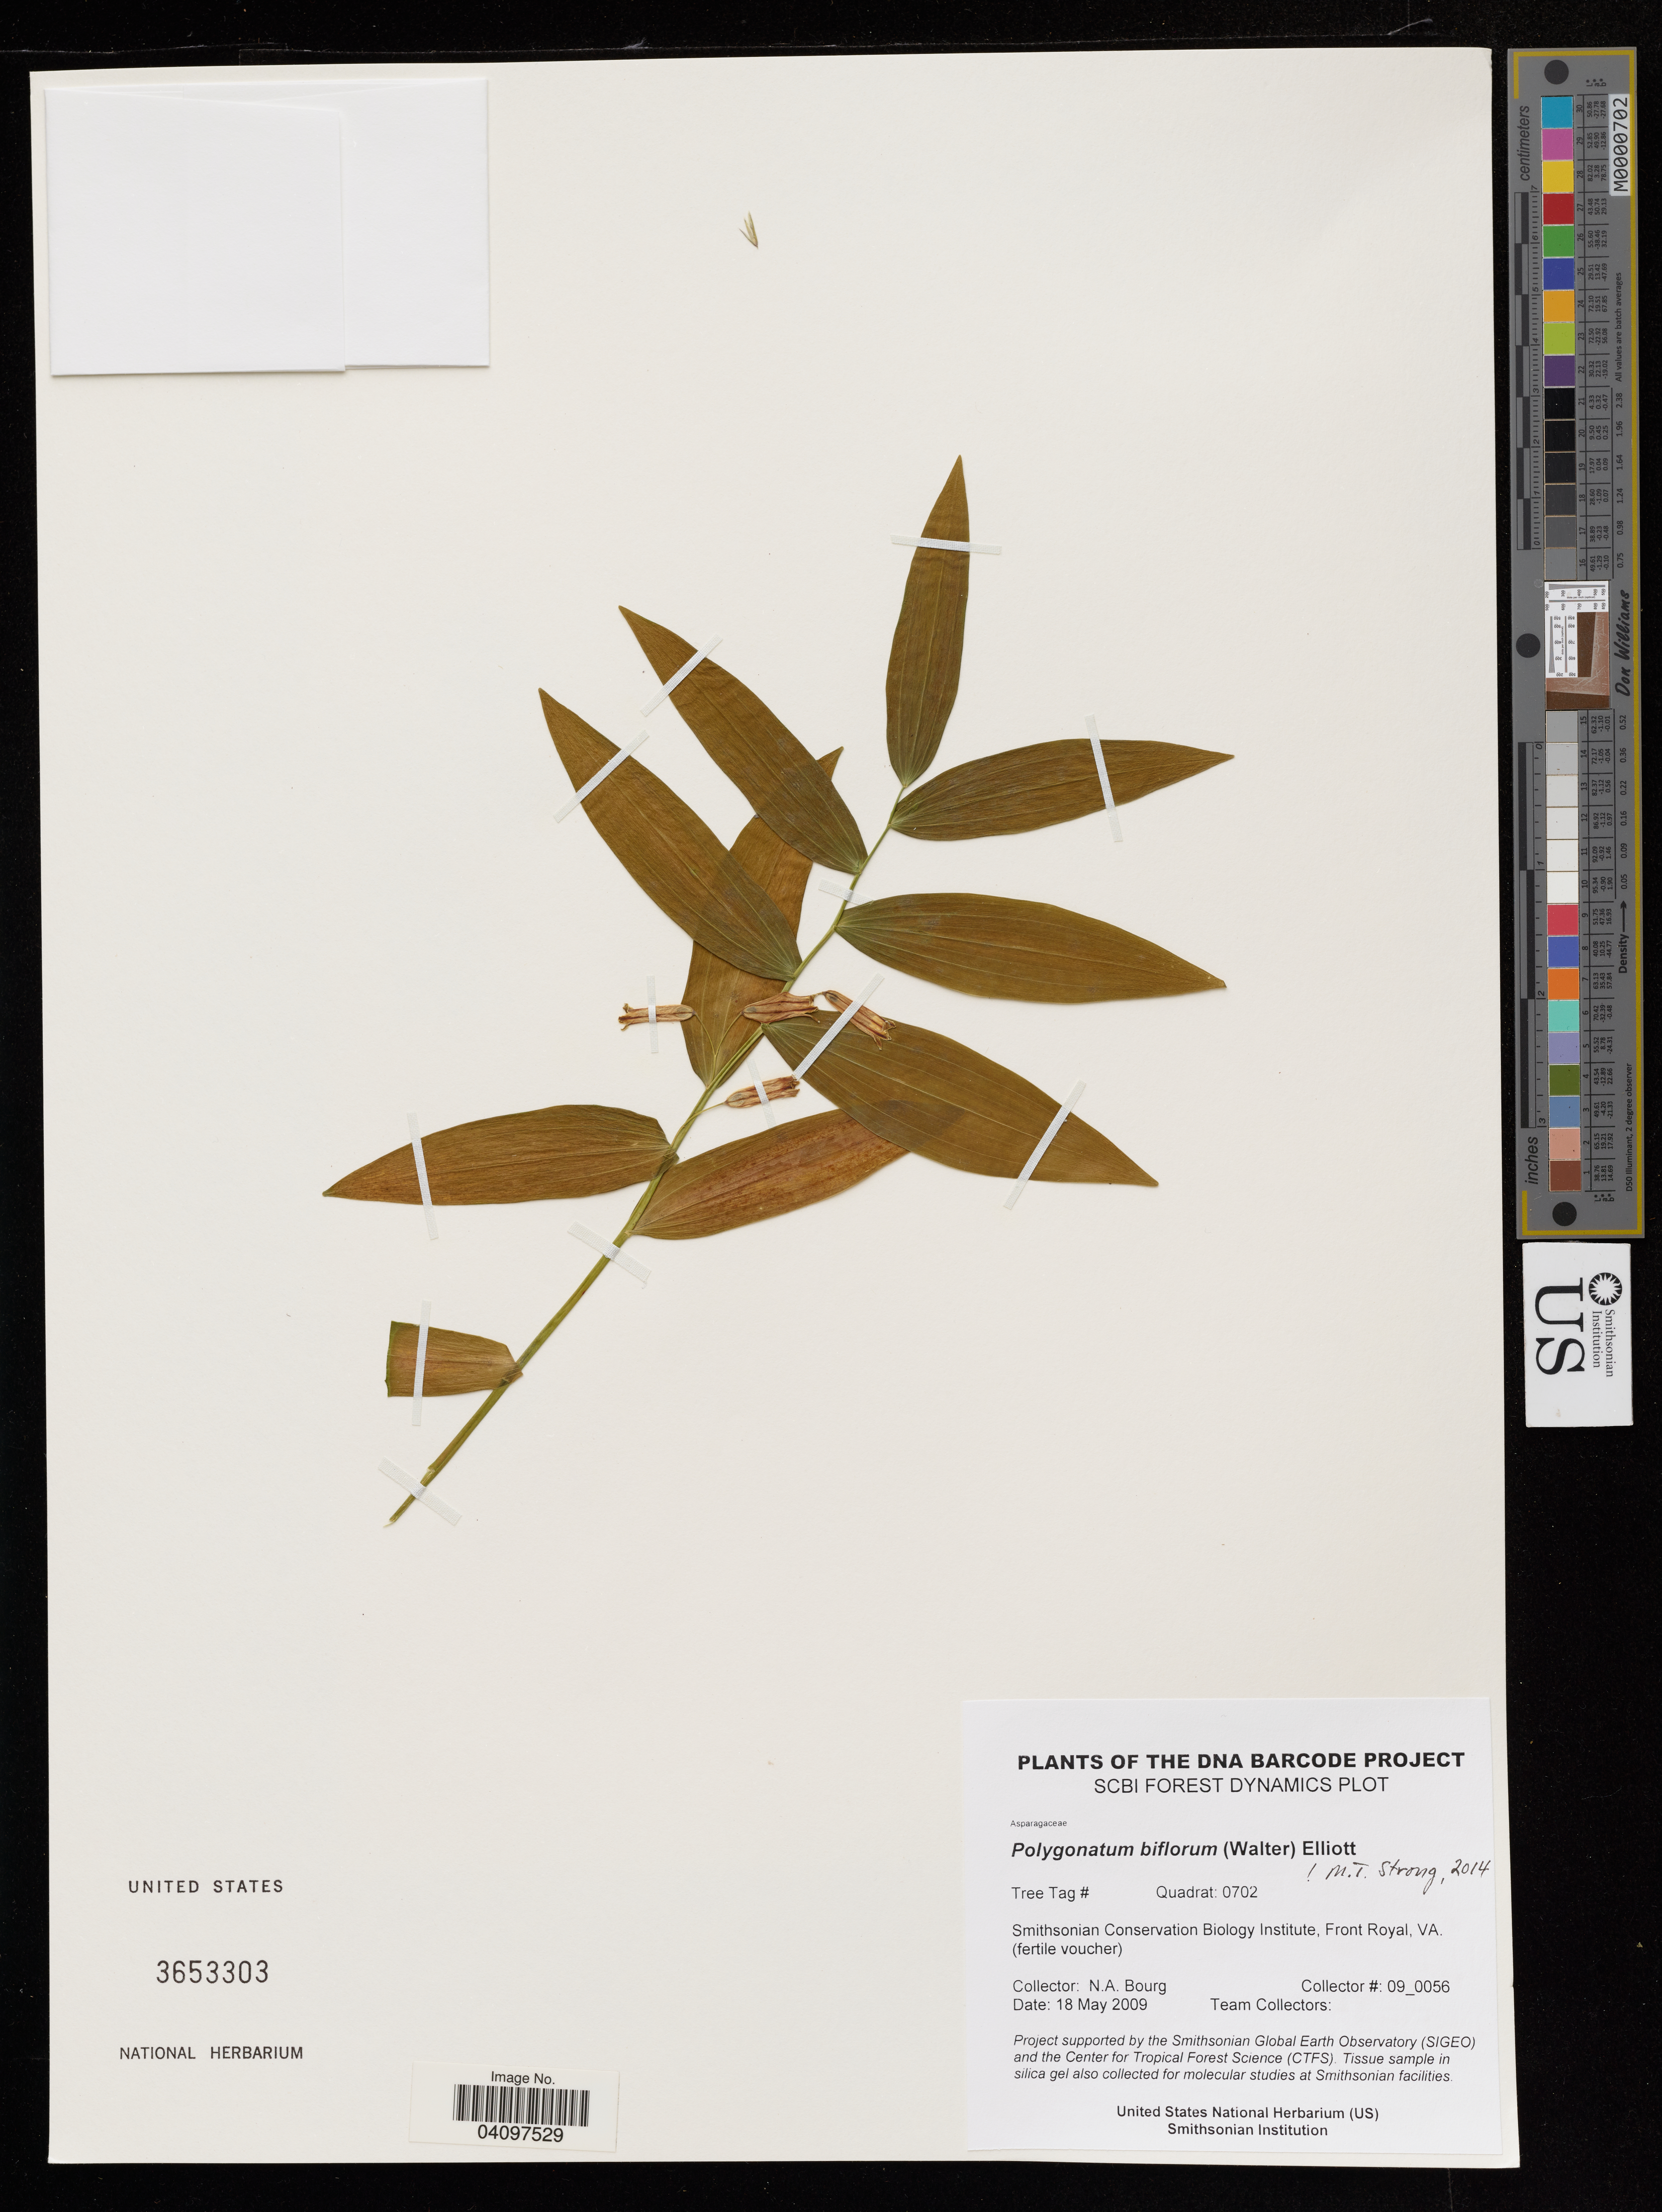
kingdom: Plantae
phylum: Tracheophyta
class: Liliopsida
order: Asparagales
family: Asparagaceae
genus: Polygonatum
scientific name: Polygonatum biflorum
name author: (Walter) Elliott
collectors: N. A. Bourg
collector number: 09_0056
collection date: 2009-05-18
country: United States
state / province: Virginia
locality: Smithsonian Conservation Biology Institute, Front Royal.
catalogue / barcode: US 3653303